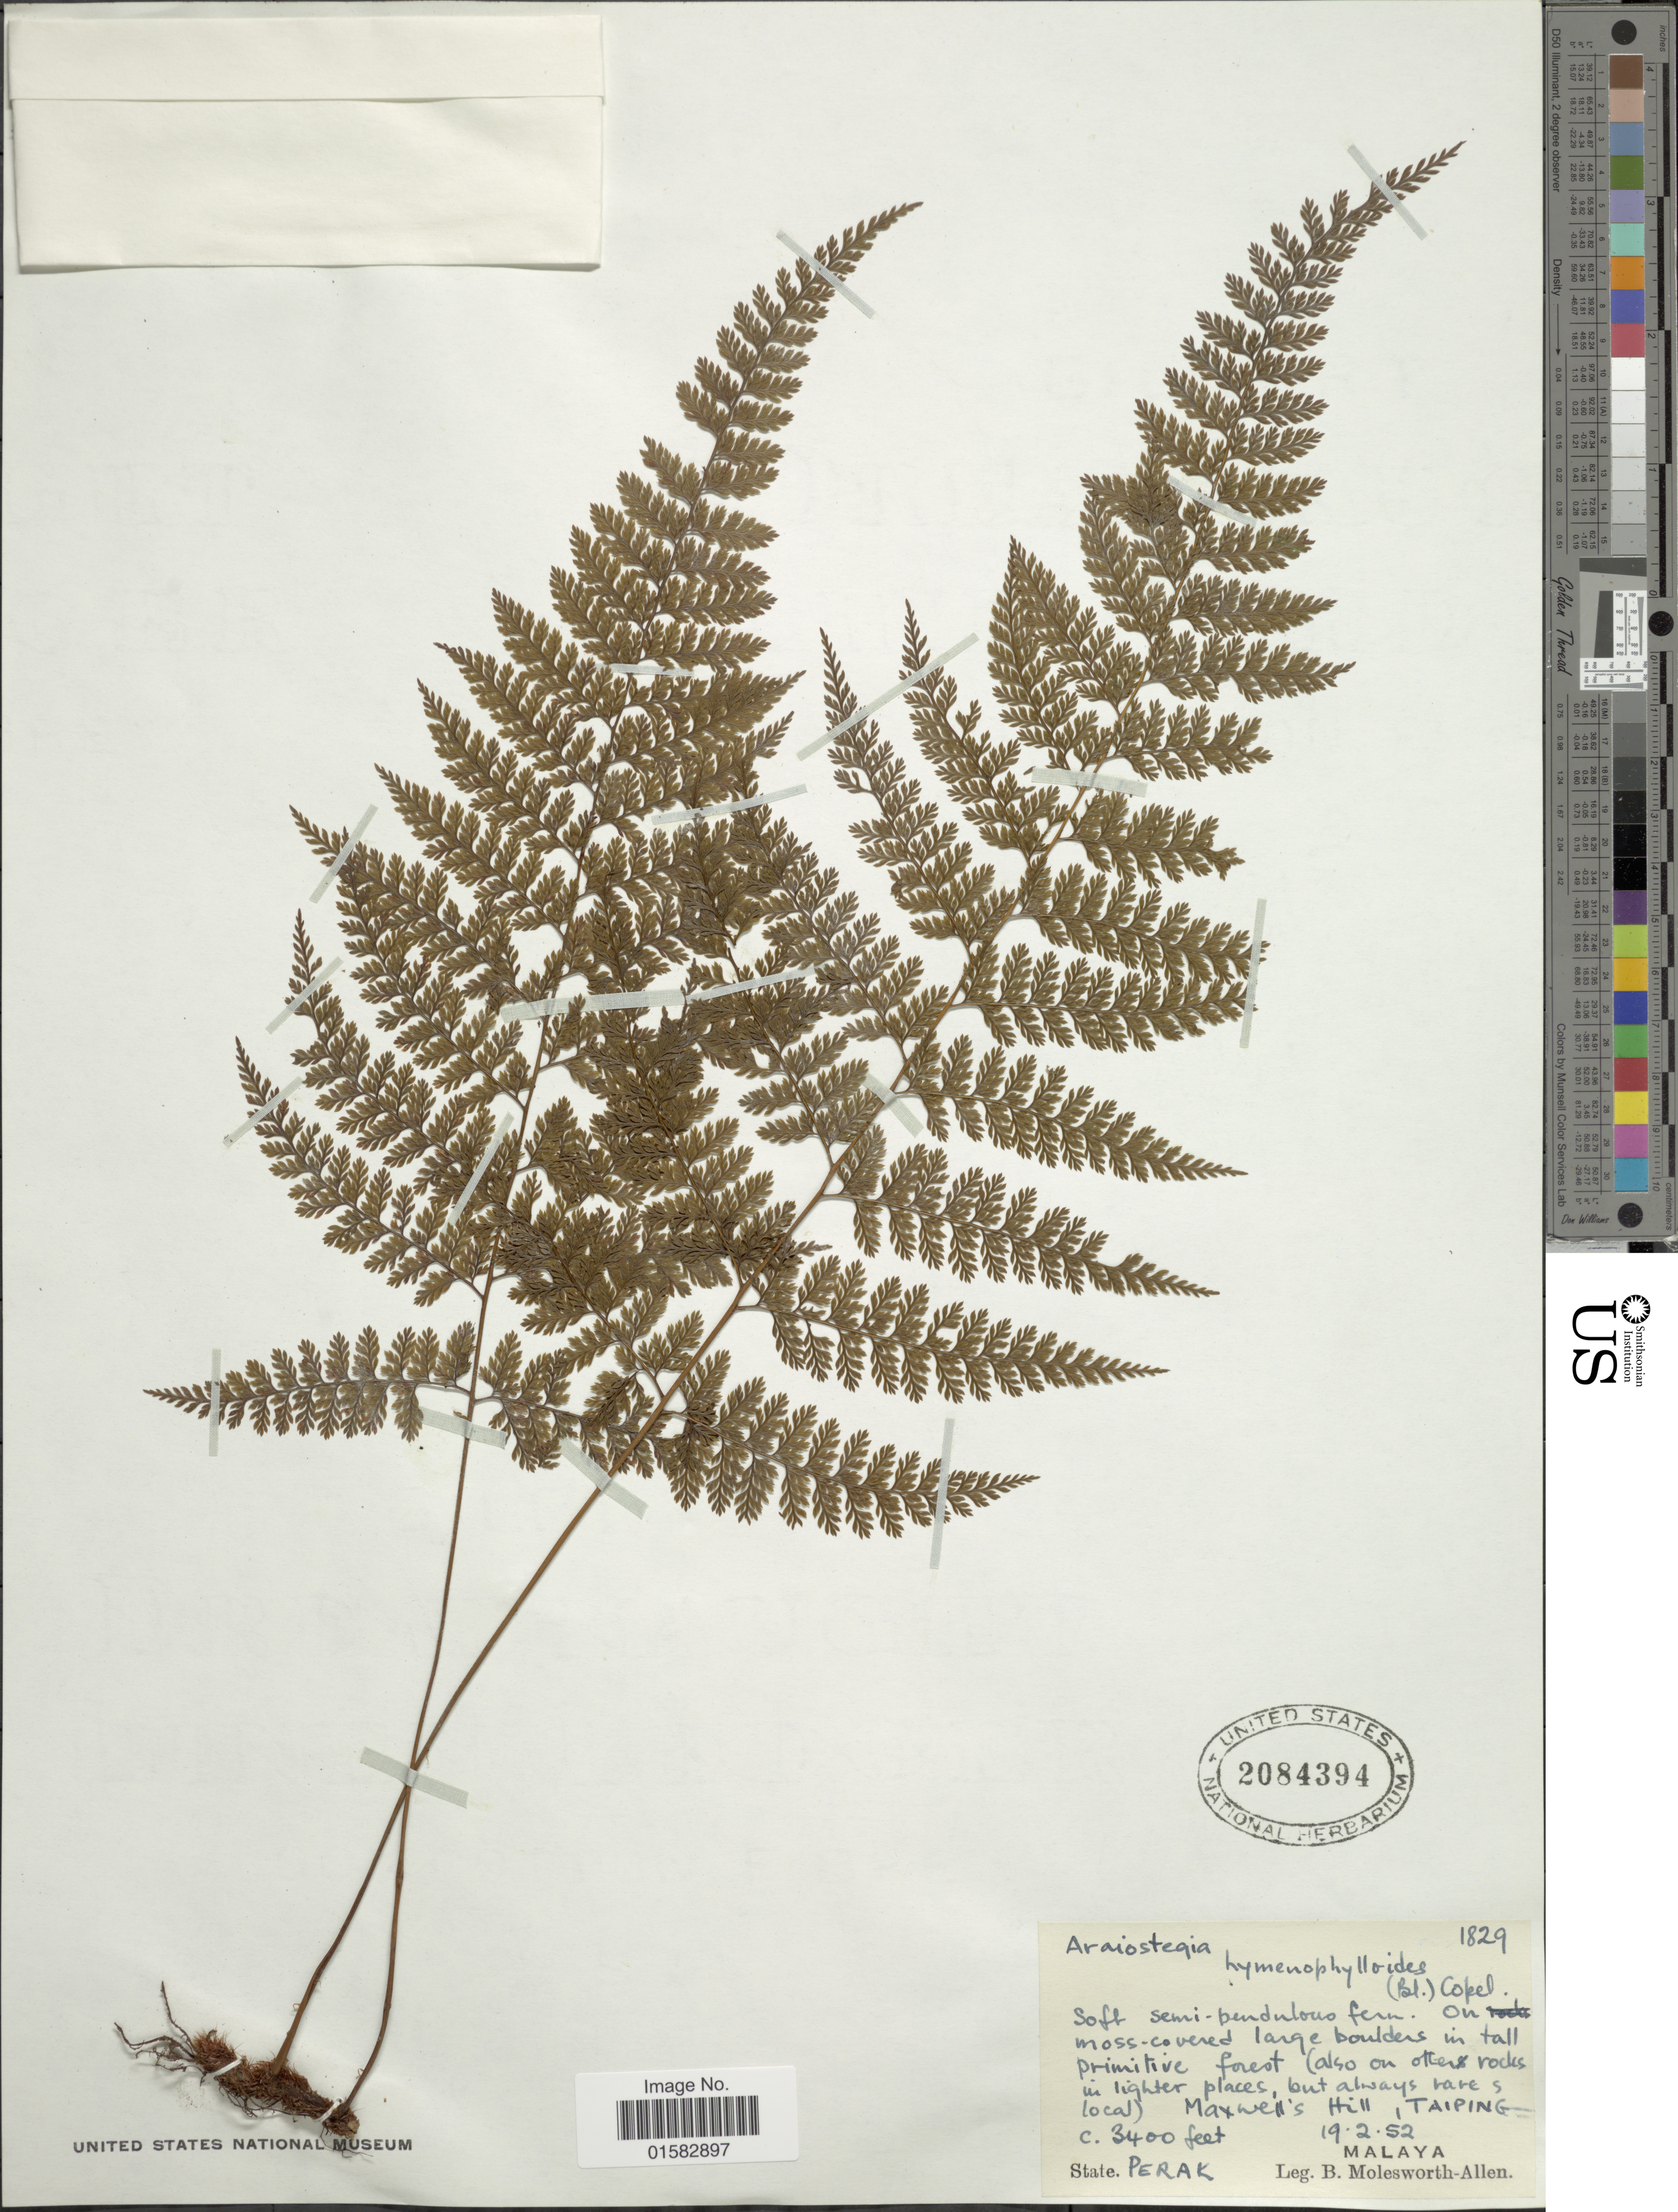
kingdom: Plantae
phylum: Tracheophyta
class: Polypodiopsida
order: Polypodiales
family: Davalliaceae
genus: Davallia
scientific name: Davallia hymenophylloides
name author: (Bedd.) Kuhn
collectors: B. E. G. Molesworth-Allen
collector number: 1829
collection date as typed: Transcribed d/m/y: 19/2/52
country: Malaysia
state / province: Perak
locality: Maxwell's Hills, Taiping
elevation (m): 1036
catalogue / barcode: US 2084394